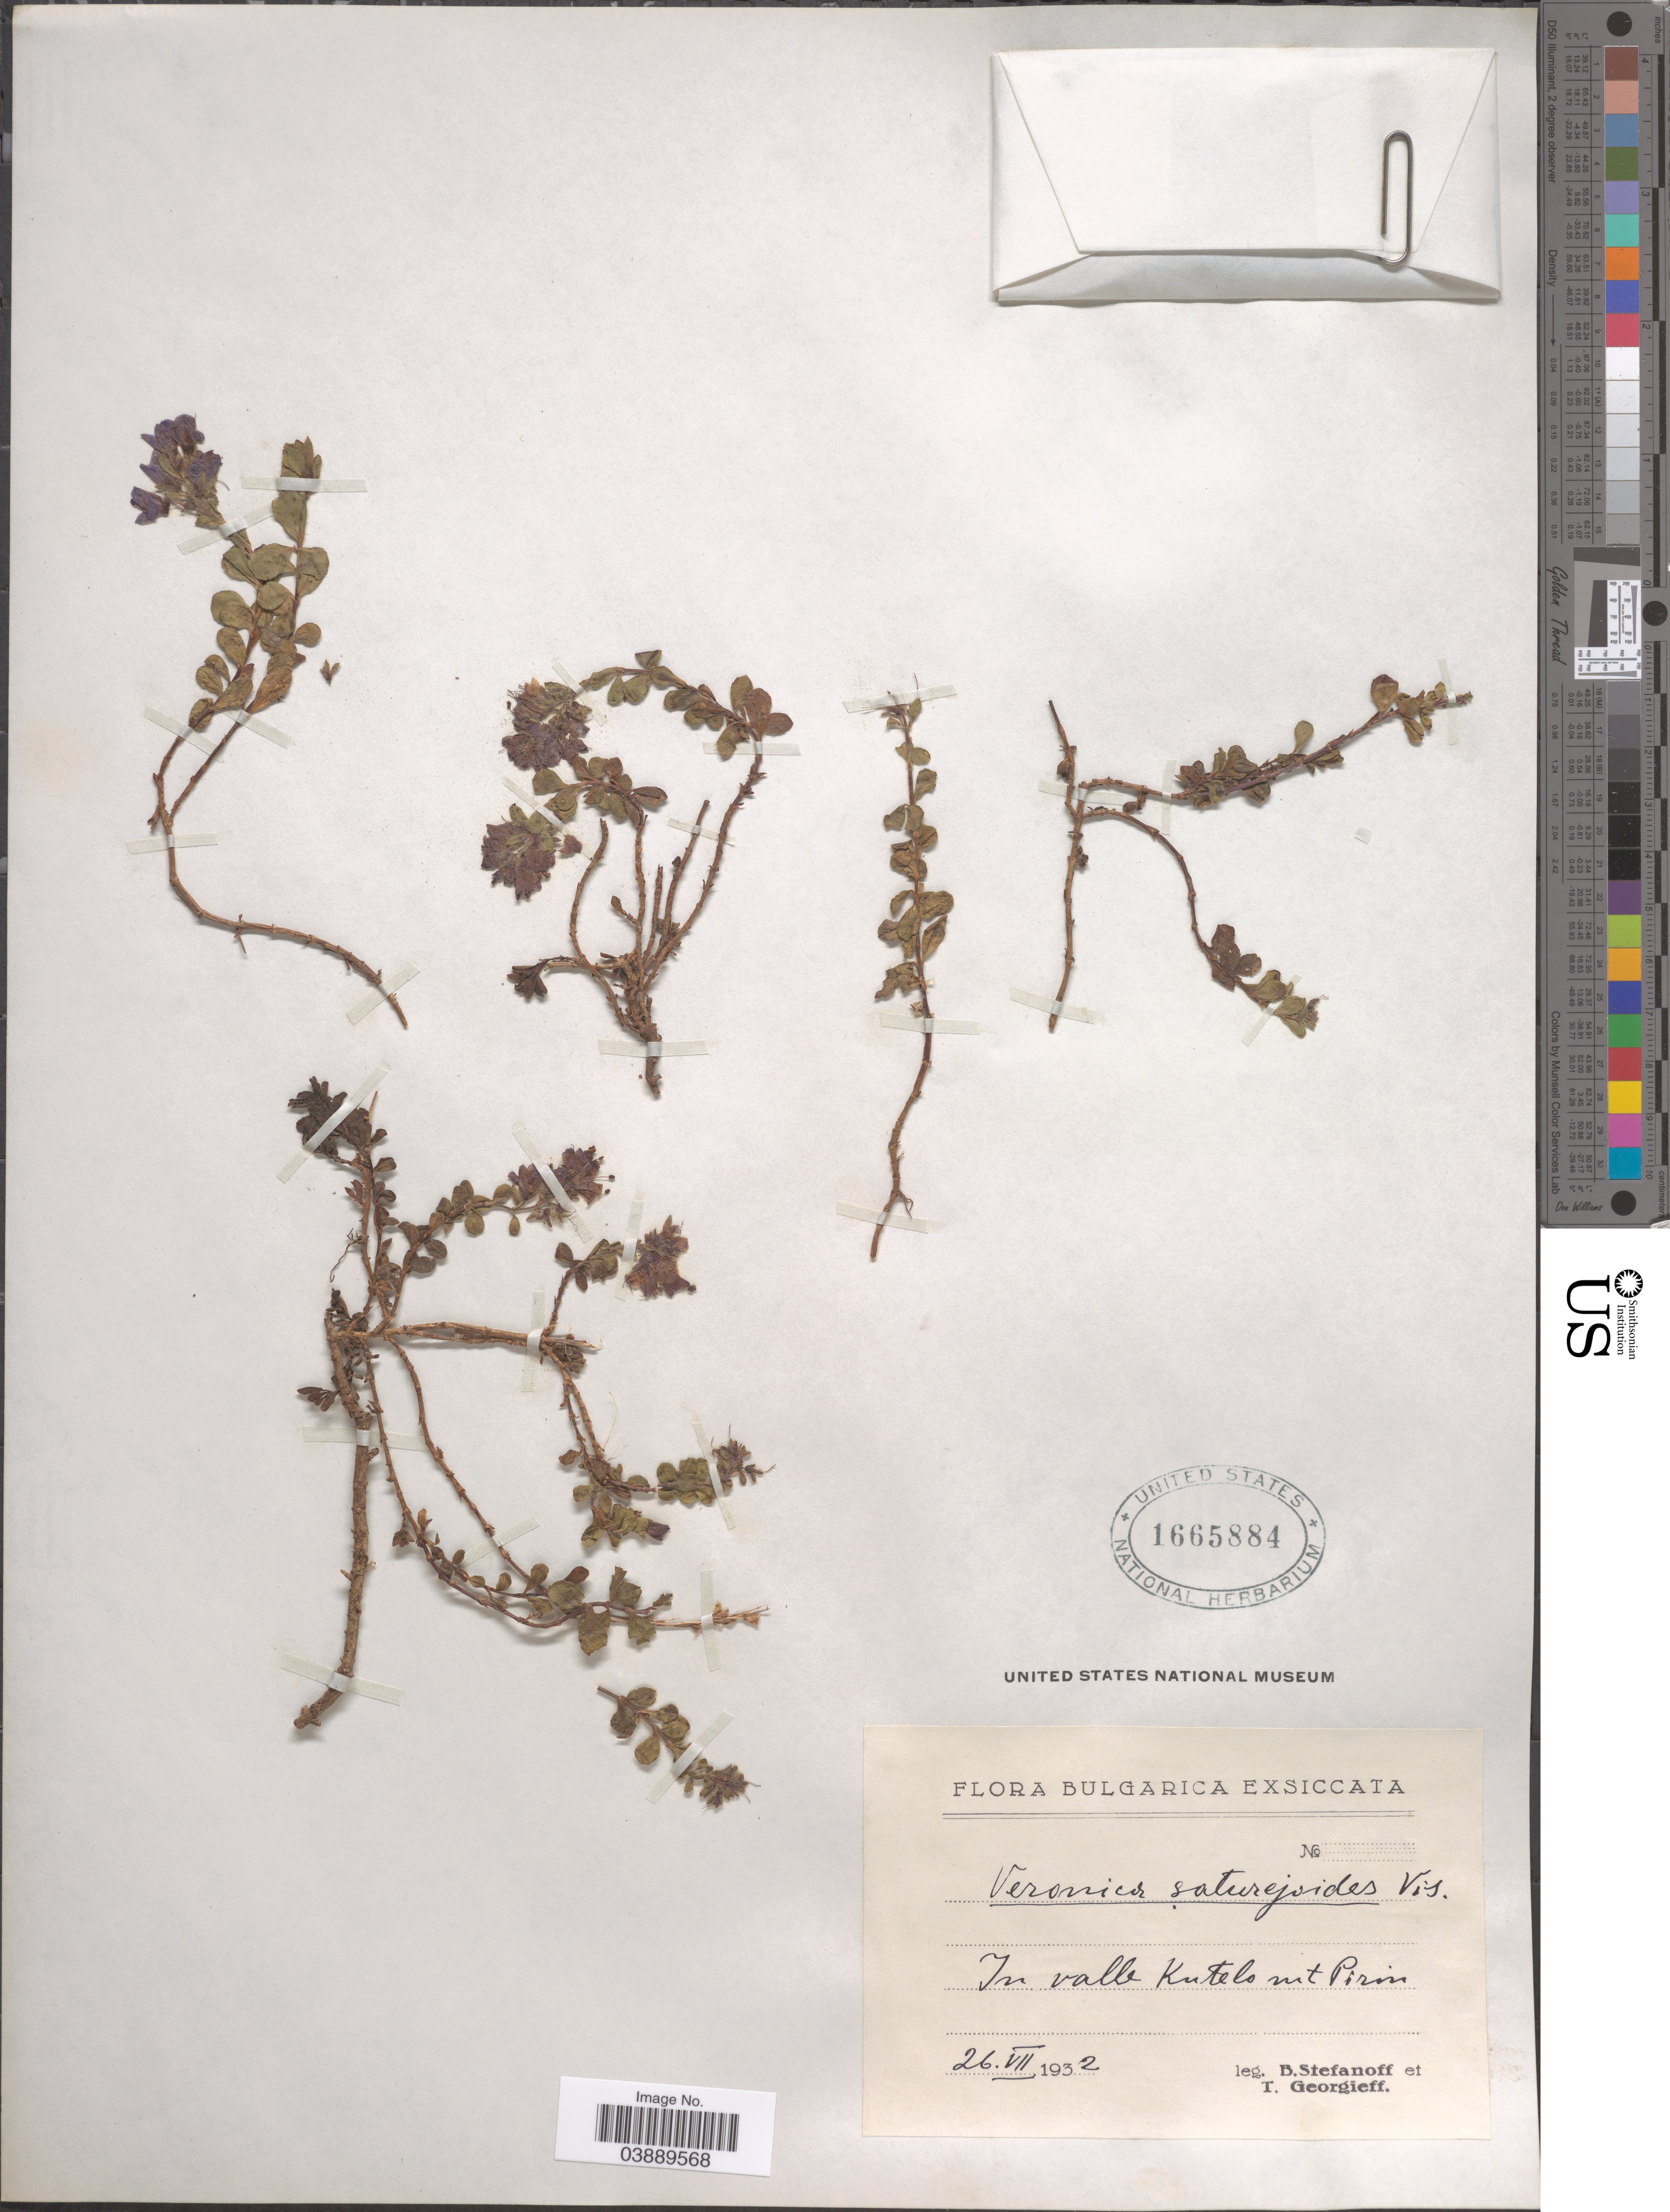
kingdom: Plantae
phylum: Tracheophyta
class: Magnoliopsida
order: Lamiales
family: Plantaginaceae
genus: Veronica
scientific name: Veronica saturejoides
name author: Vis.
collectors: B. Stefanoff & T. Georgieff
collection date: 1932-07-26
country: Bulgaria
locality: In valle Kutelo. Mt. Pirin.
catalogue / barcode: US 1665884